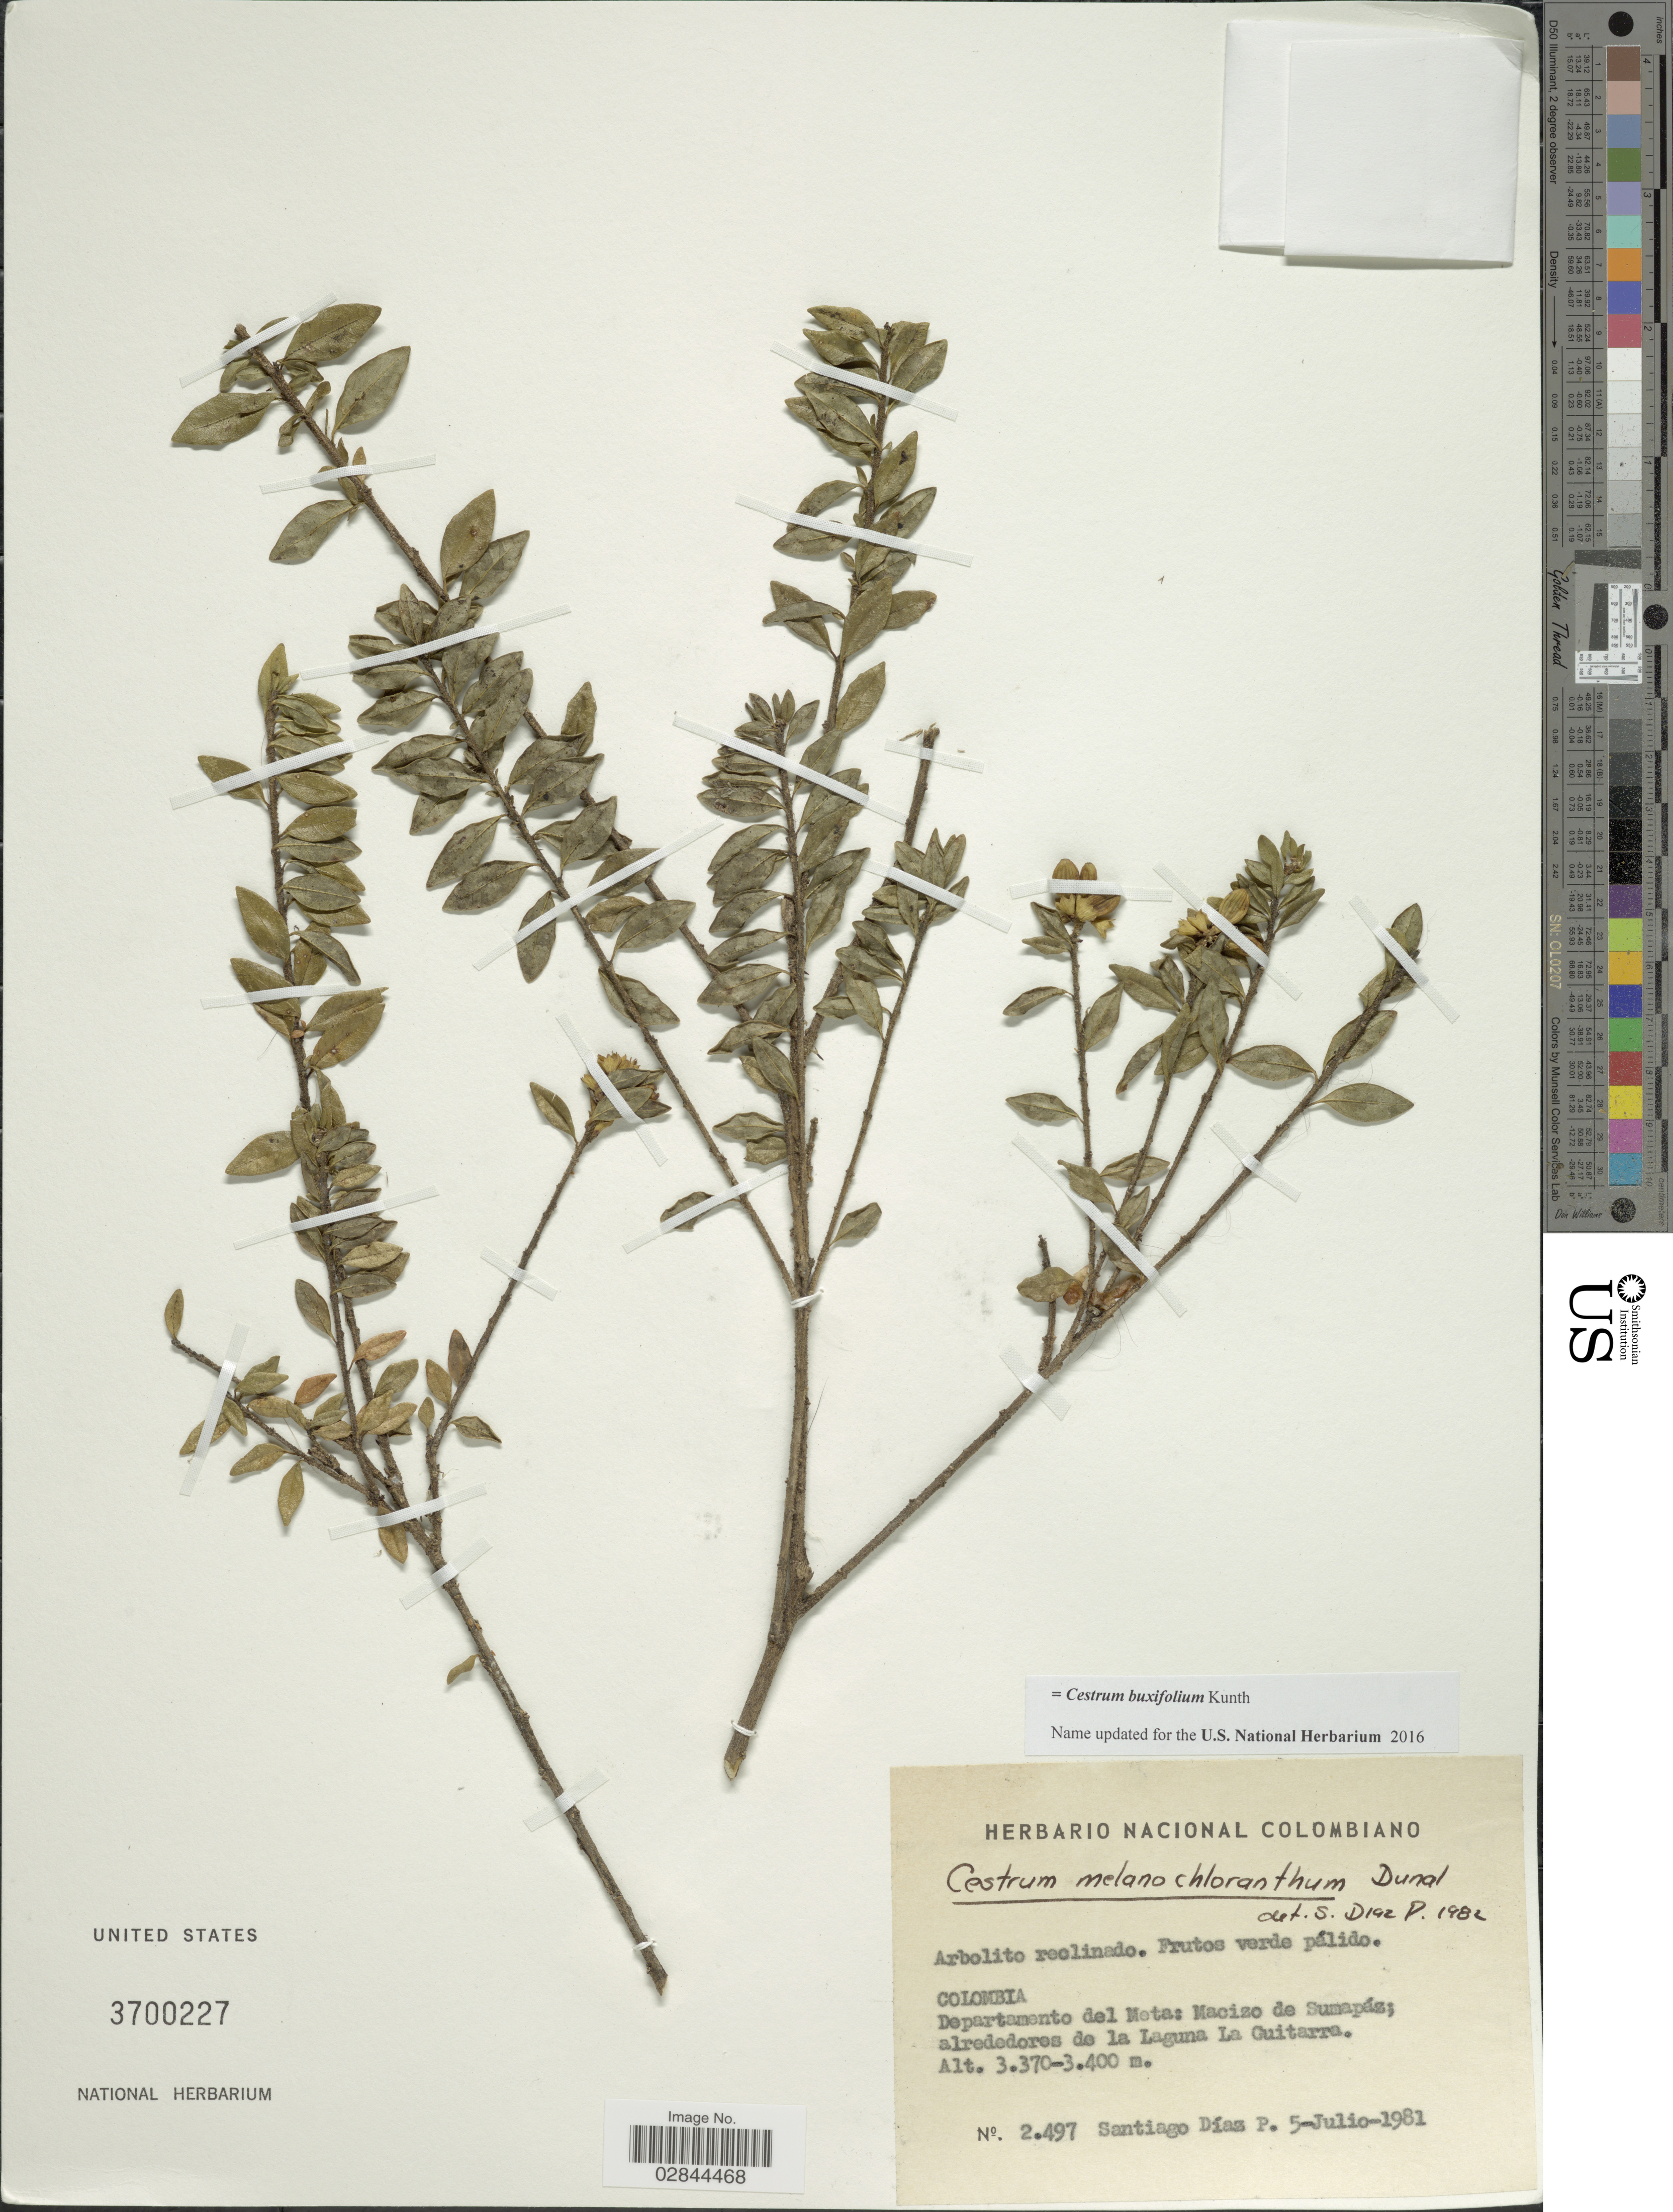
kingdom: Plantae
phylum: Tracheophyta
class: Magnoliopsida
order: Solanales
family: Solanaceae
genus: Cestrum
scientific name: Cestrum buxifolium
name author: Kunth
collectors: S. Díaz Píedrahíta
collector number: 2497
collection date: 1981-07-05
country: Colombia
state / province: Meta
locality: Departamento del Meta: Macizo de Sumapáz; alrededores de la Laguna La Guitarra.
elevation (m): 3370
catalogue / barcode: US 3700227